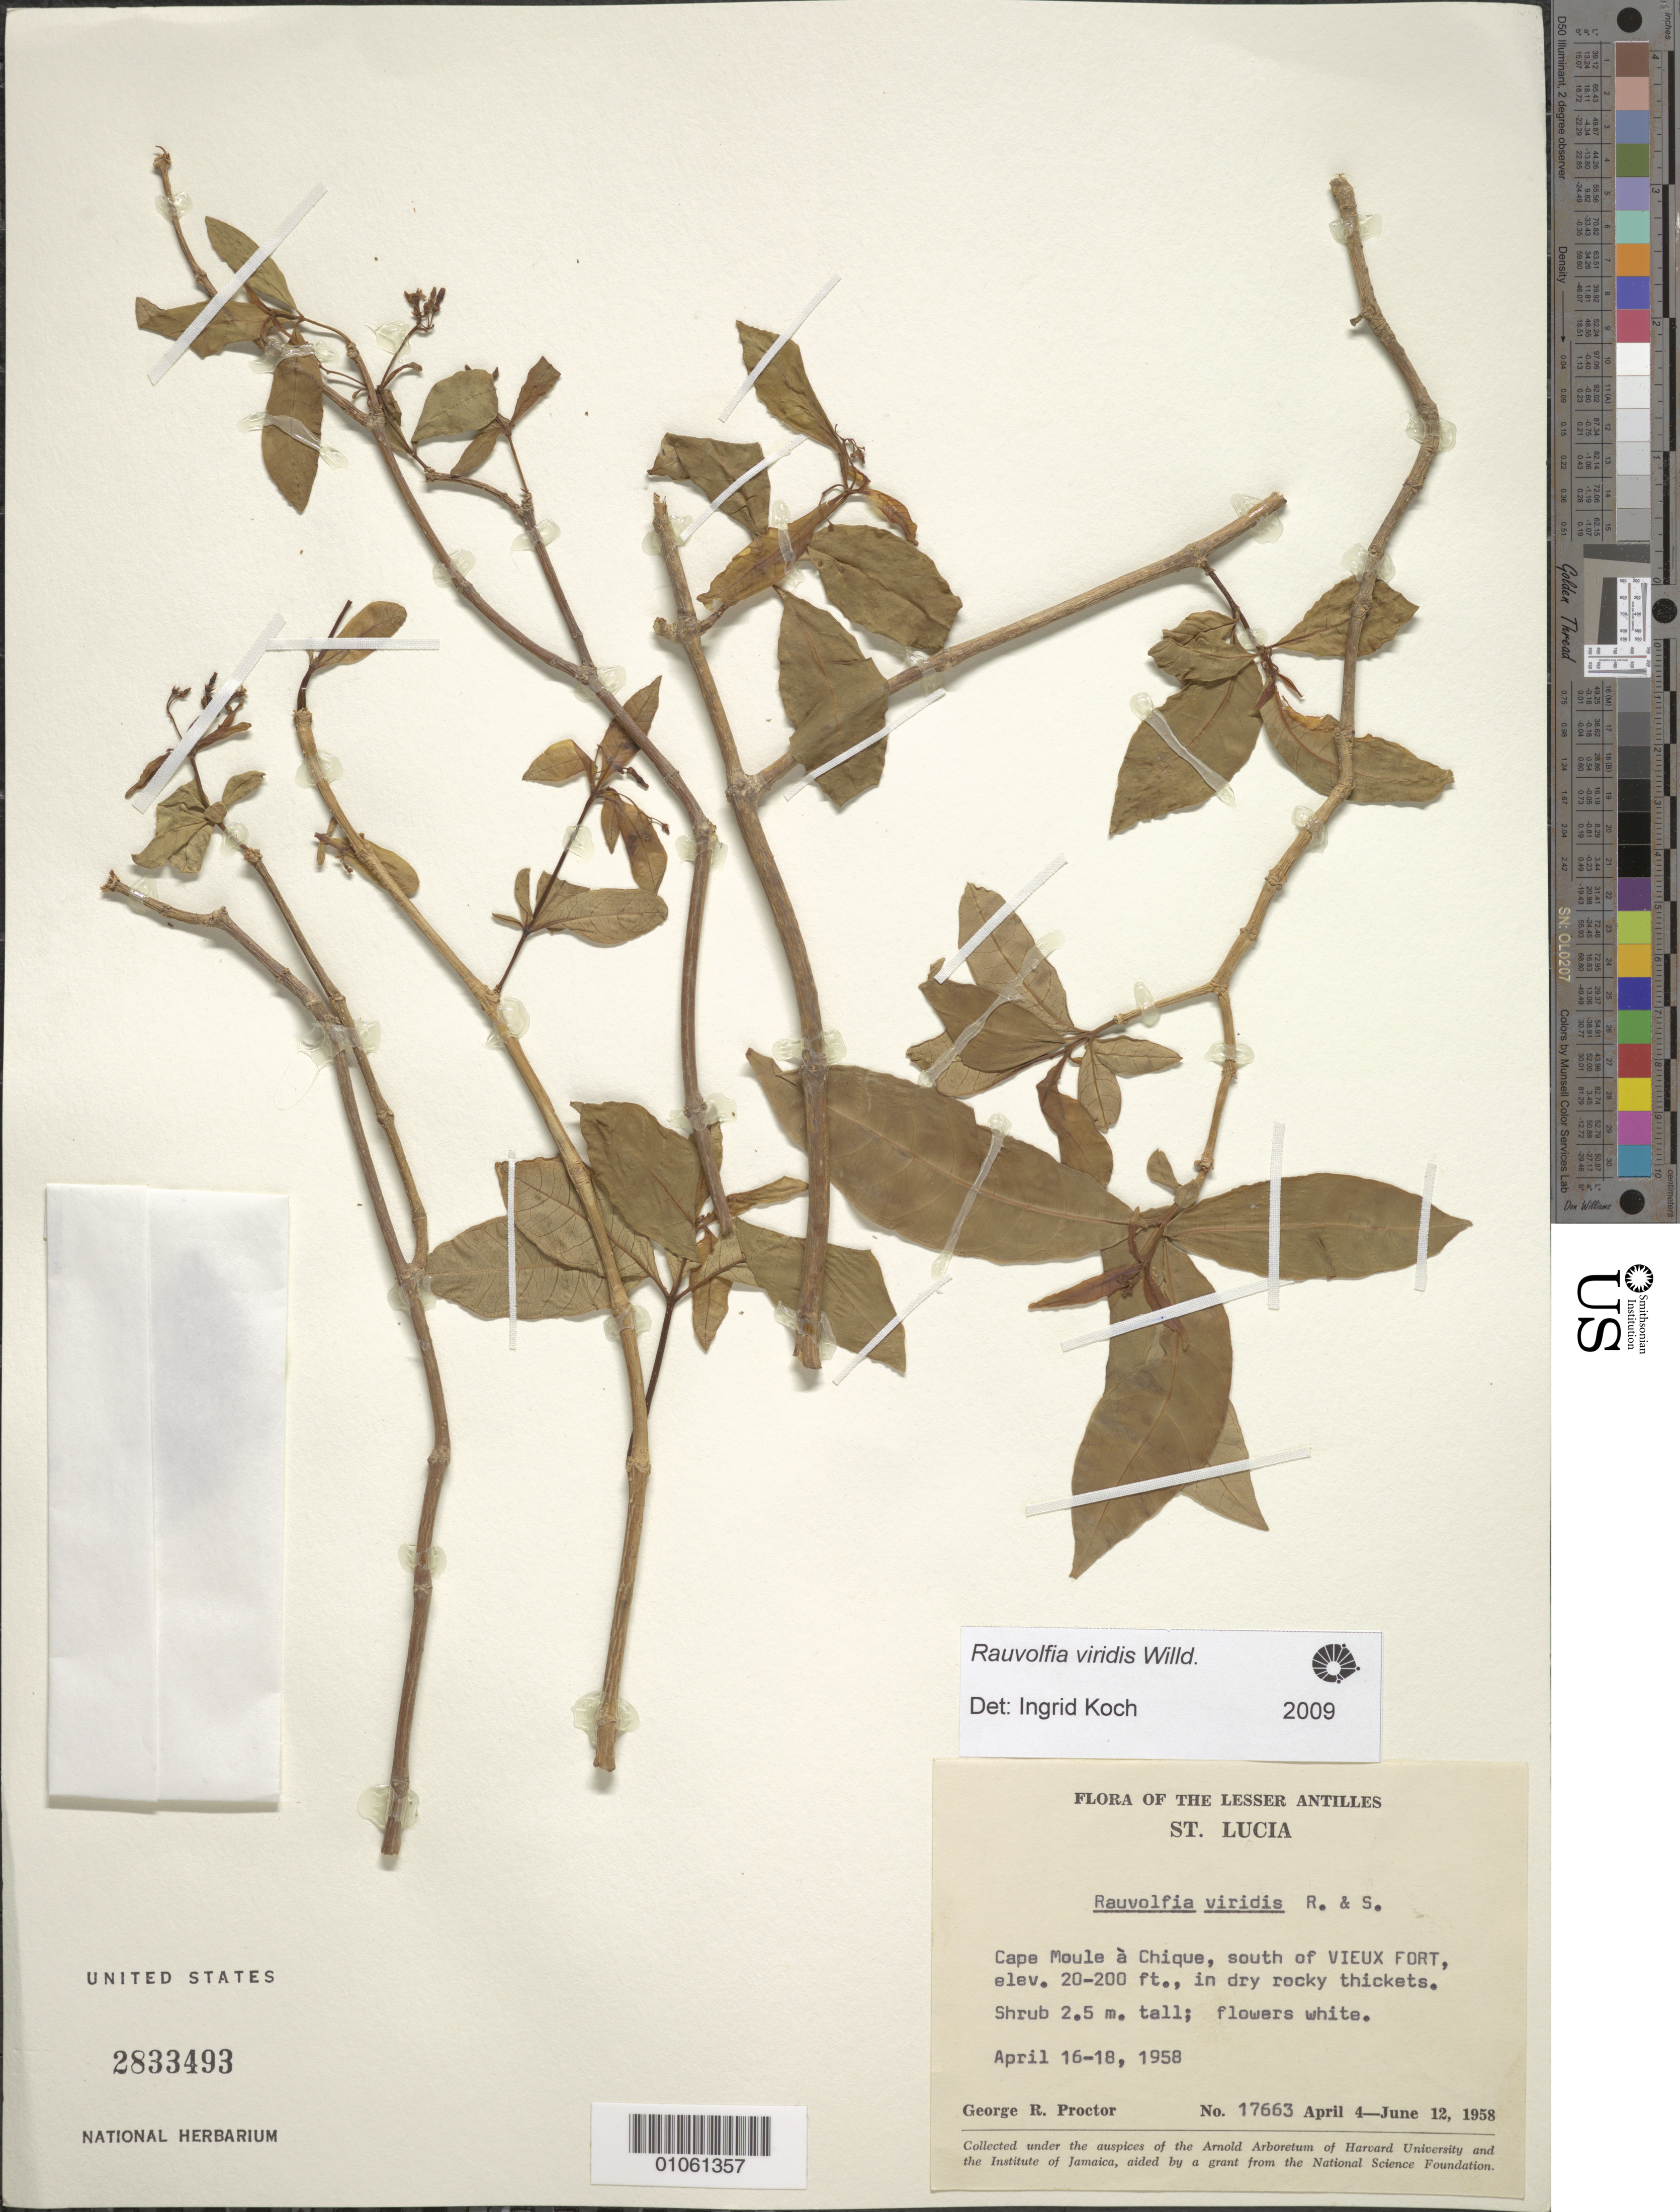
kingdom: Plantae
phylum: Tracheophyta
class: Magnoliopsida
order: Gentianales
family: Apocynaceae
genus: Rauvolfia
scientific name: Rauvolfia viridis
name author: Willd. ex Roem. & Schult.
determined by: Koch, I.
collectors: G. R. Proctor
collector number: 17663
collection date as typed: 16 Apr 1958 to 18 Apr 1958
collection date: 1958-04-16/1958-04-18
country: St. Lucia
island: St. Lucia I.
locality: Cape Moule à Chique, S of Vieuw Fort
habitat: Dry rocky thickets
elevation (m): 6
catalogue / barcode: US 2833493